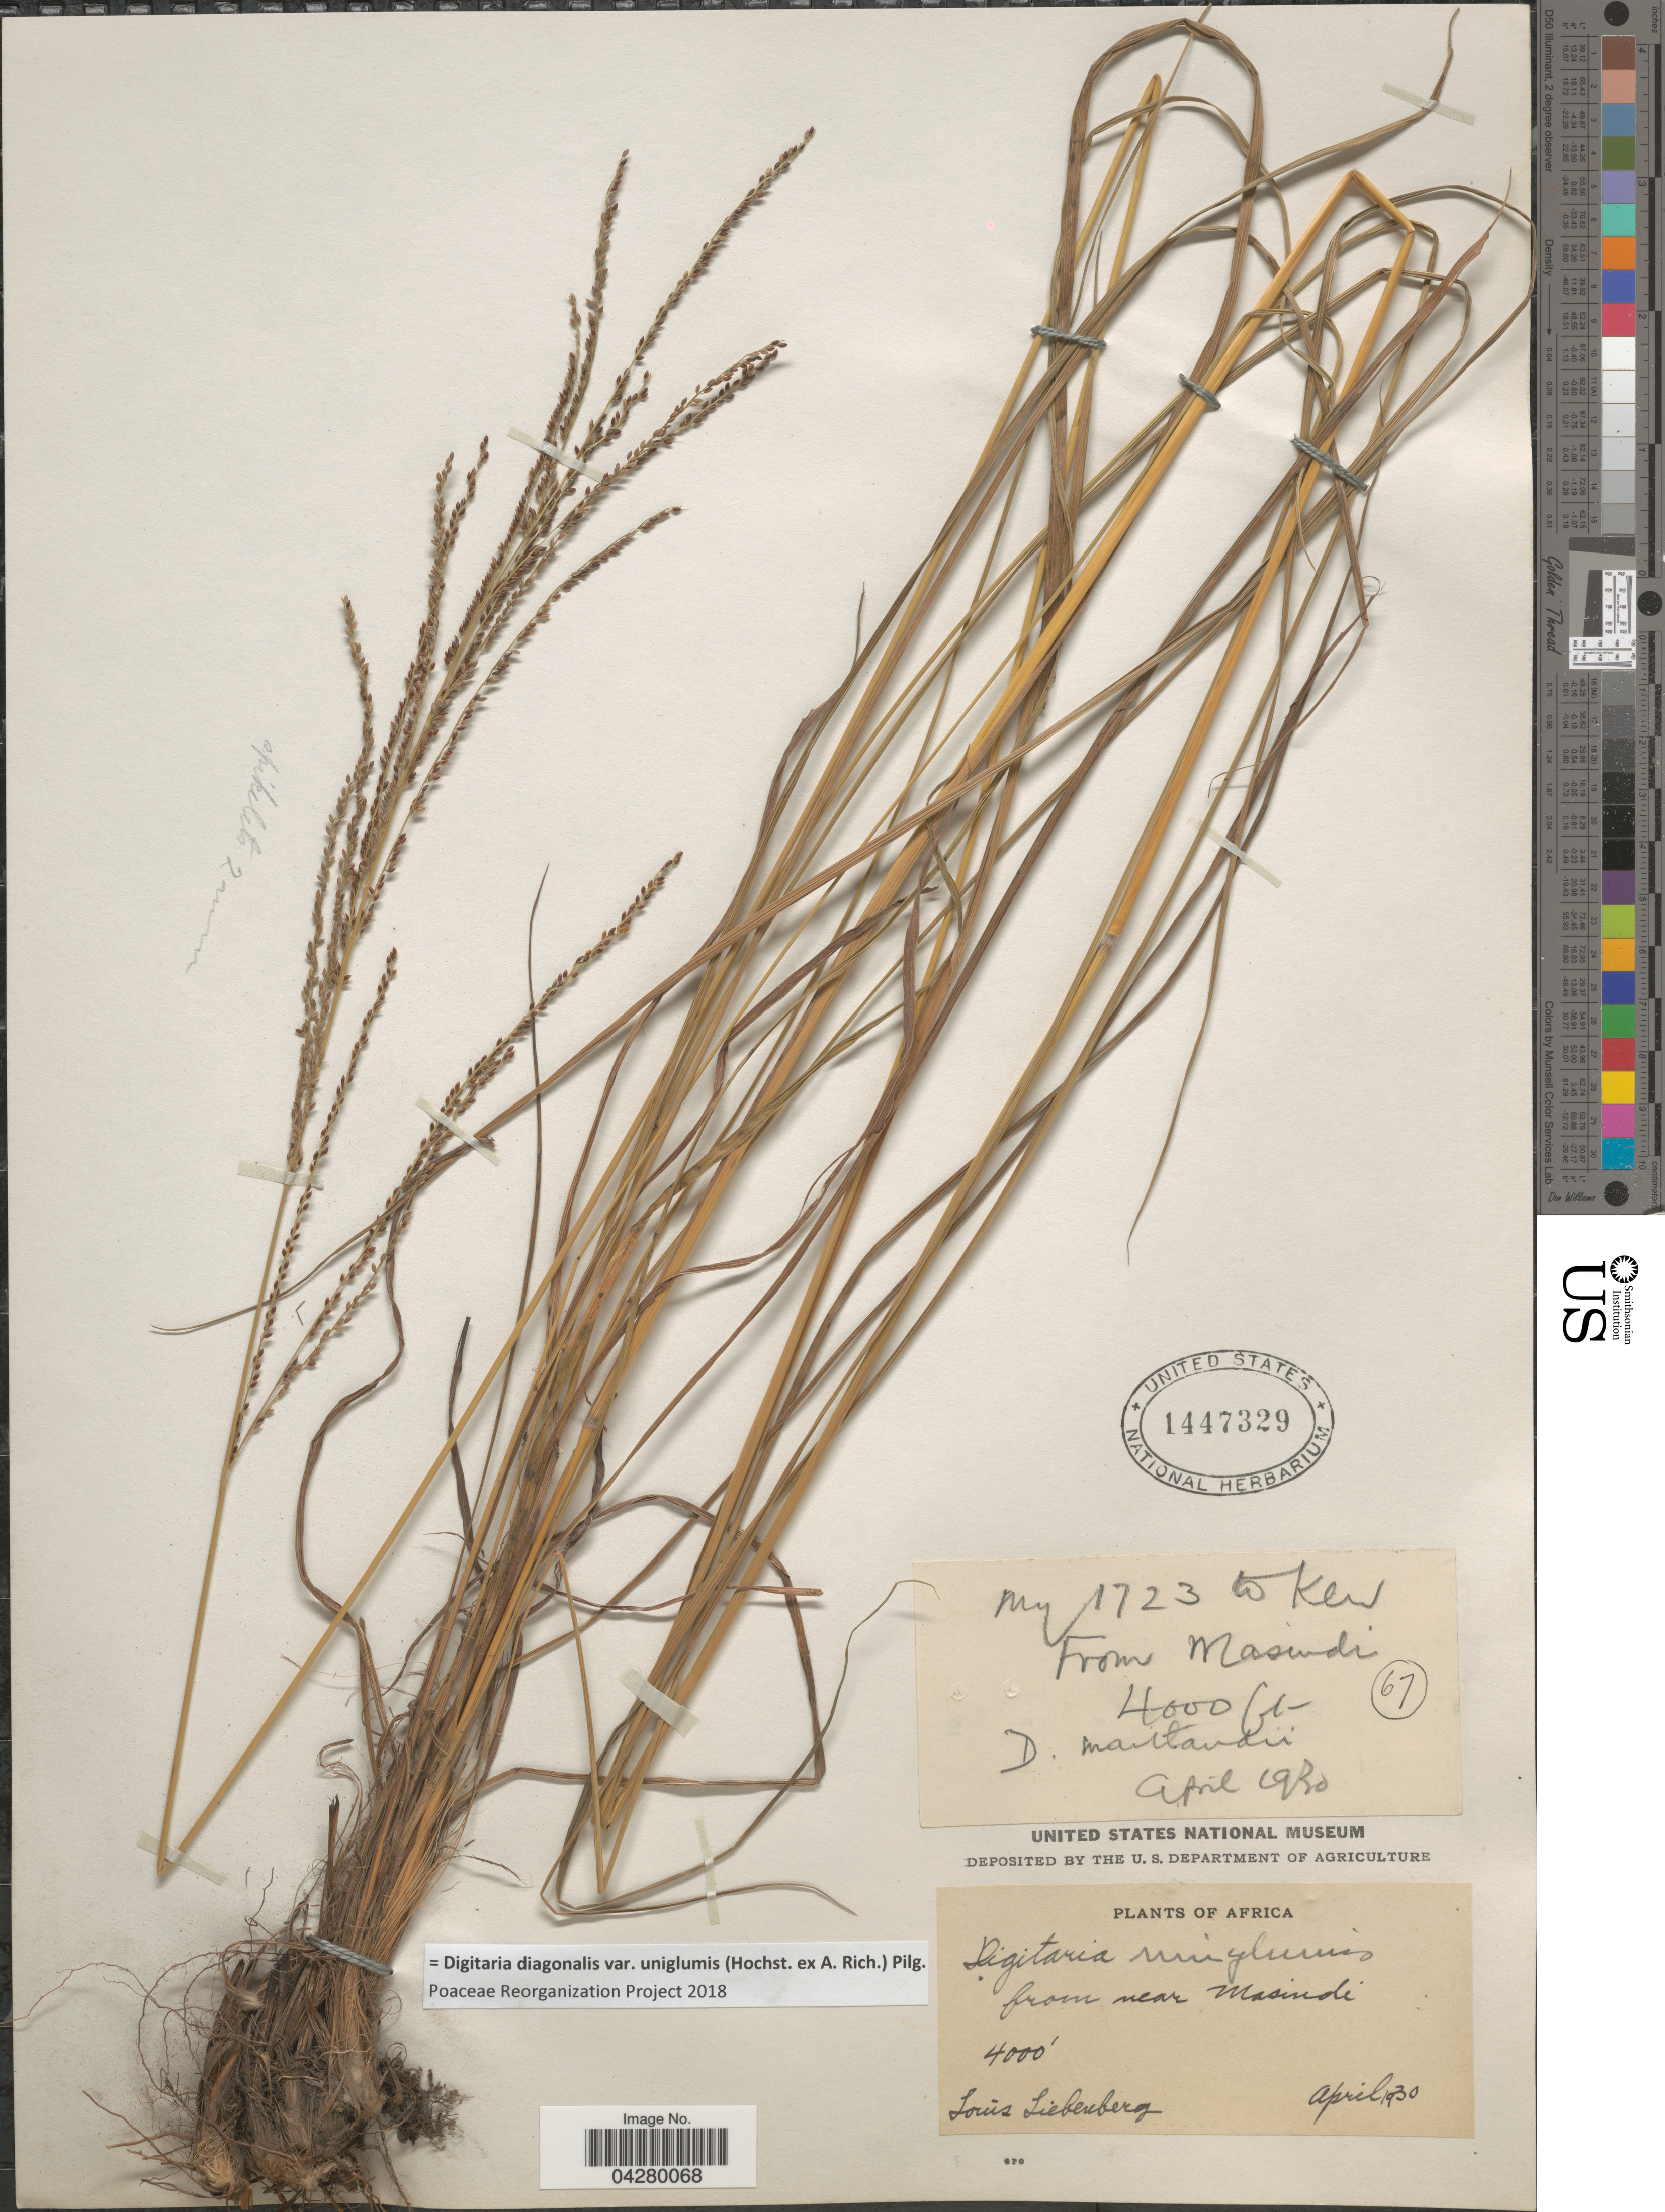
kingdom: Plantae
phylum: Tracheophyta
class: Liliopsida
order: Poales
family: Poaceae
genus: Digitaria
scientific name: Digitaria diagonalis var. uniglumis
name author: (Hochst. ex A. Rich.) Pilg.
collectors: L. Liebenberg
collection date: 1930-04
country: Uganda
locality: Africa. Near Masindi.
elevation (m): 1219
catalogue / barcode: US 1447329